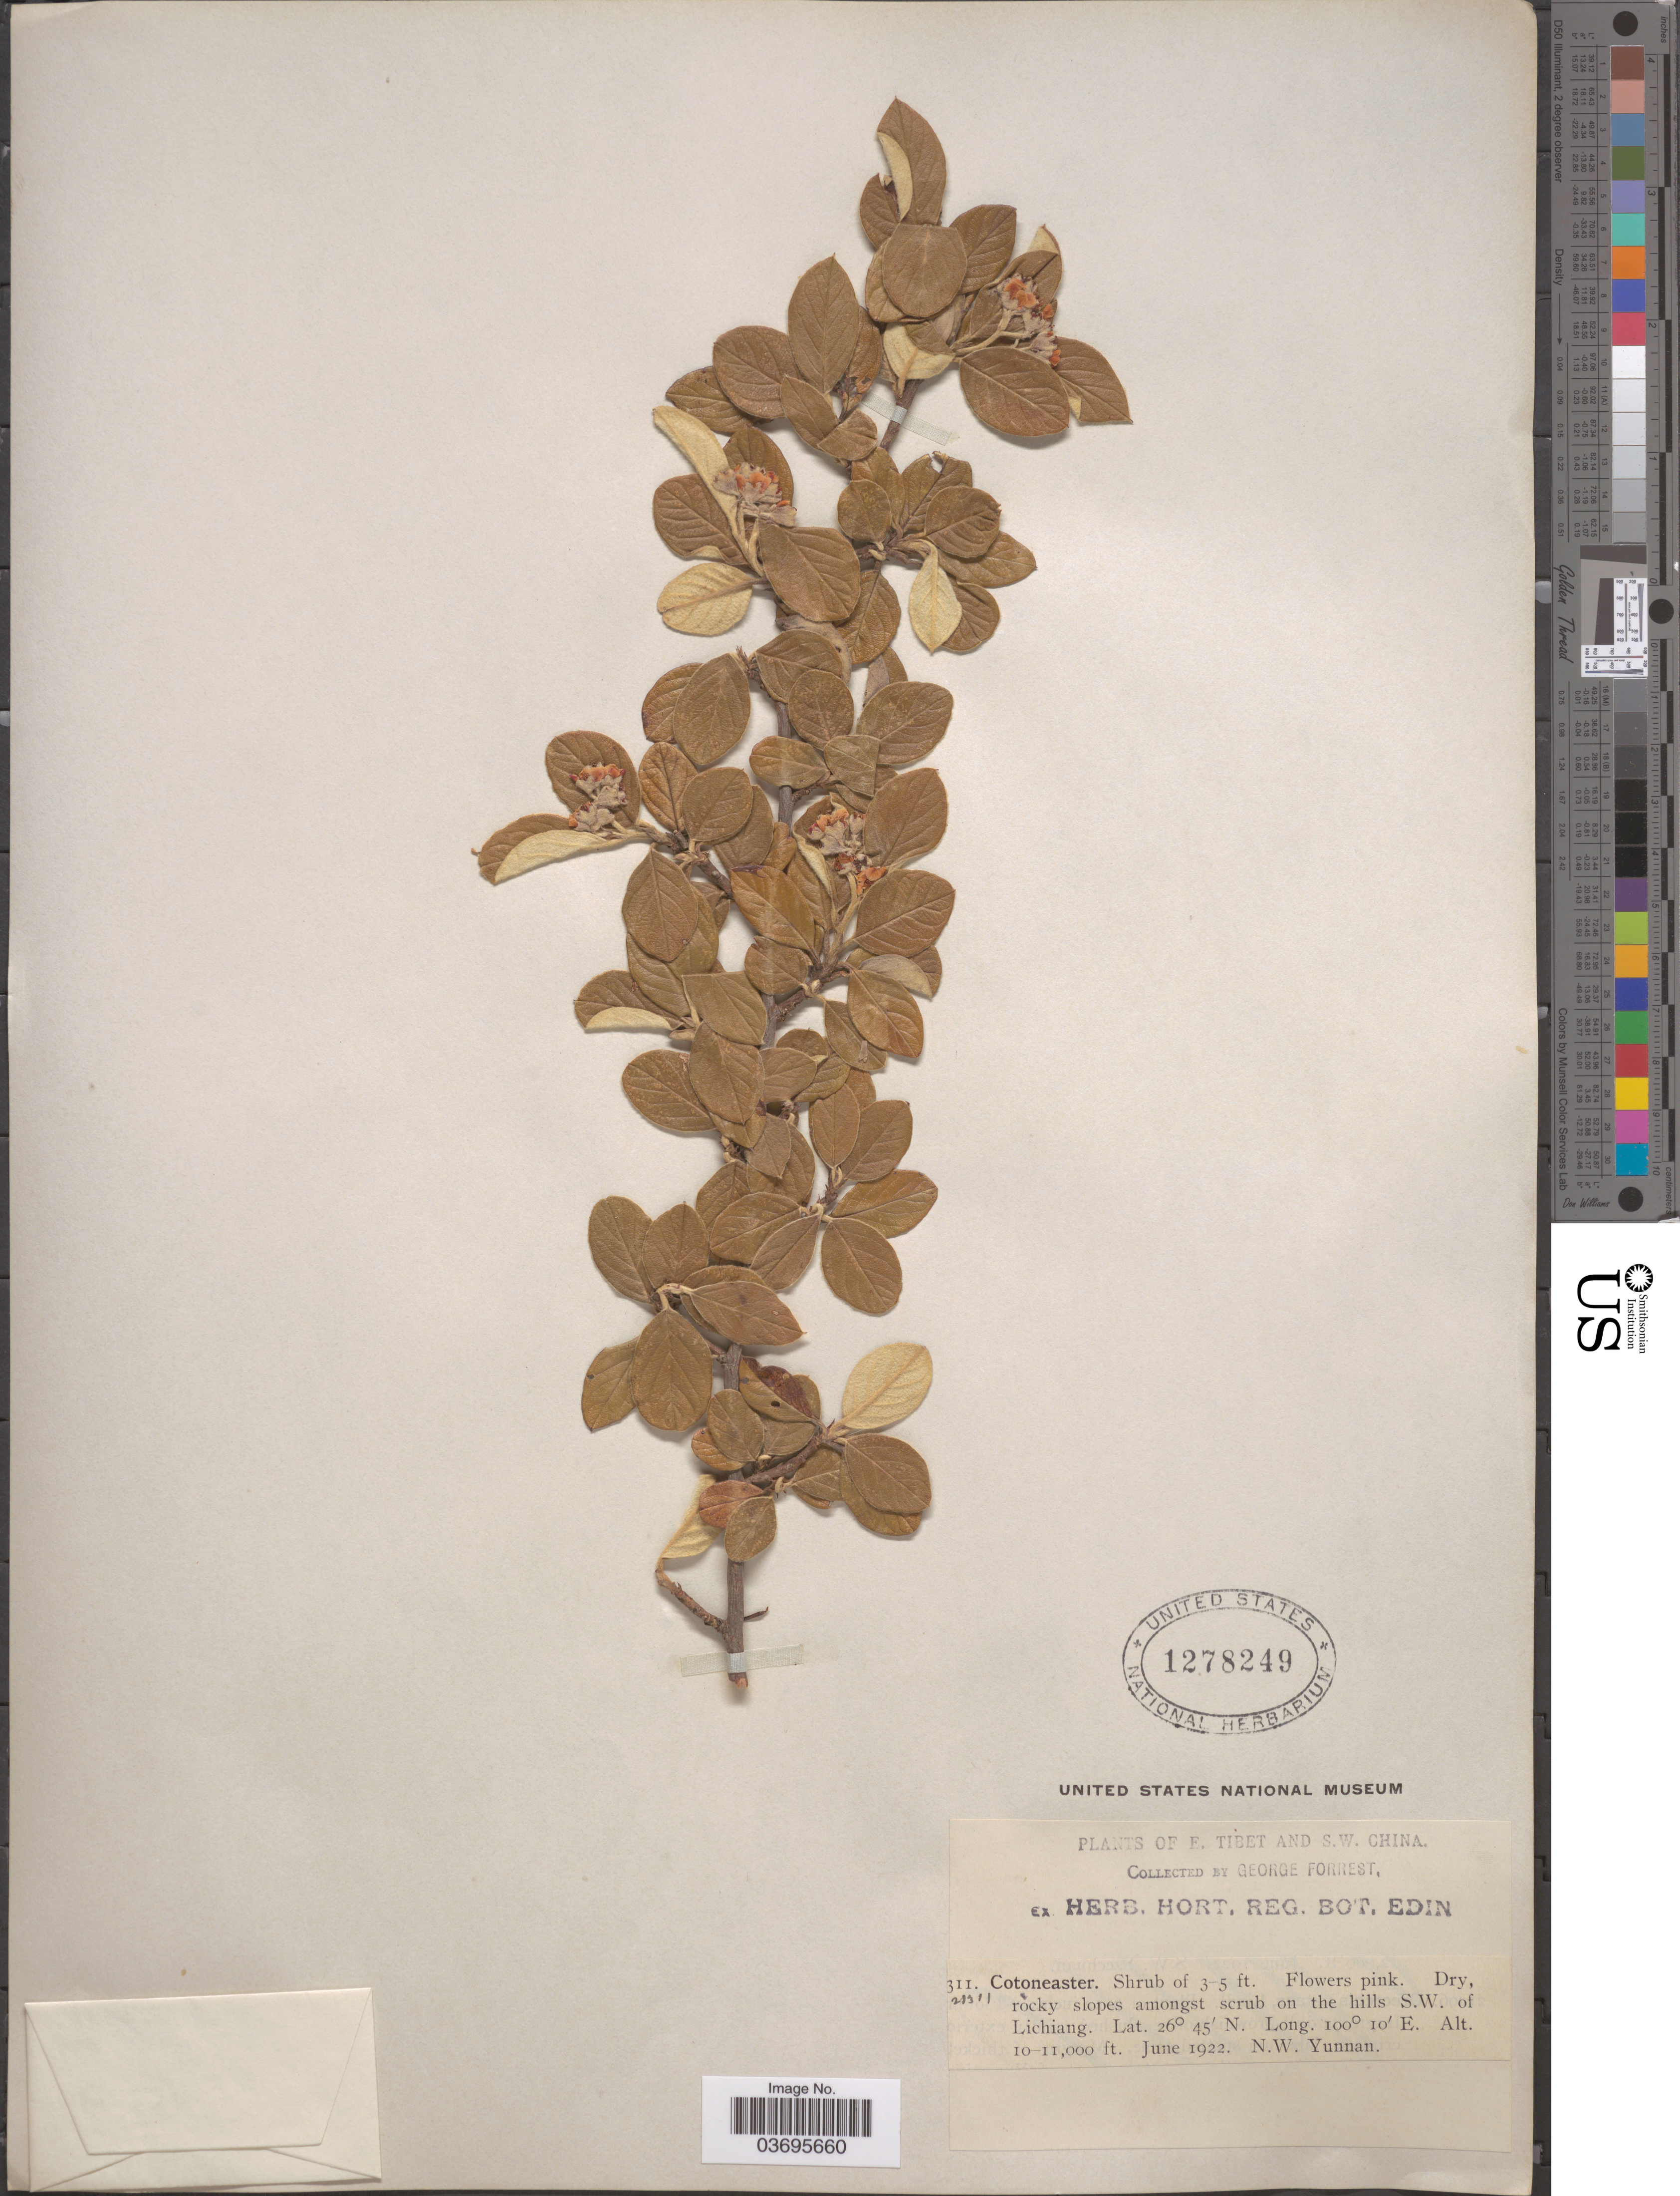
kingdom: Plantae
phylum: Tracheophyta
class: Magnoliopsida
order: Rosales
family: Rosaceae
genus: Cotoneaster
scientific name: Cotoneaster sp.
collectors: G. Forrest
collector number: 21311*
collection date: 1922-06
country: China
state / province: Yunnan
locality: E. Tibet and S.W. China. On the hills S.W. of Lichiang. N.W. Yunnan.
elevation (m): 3048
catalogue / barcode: US 1278249